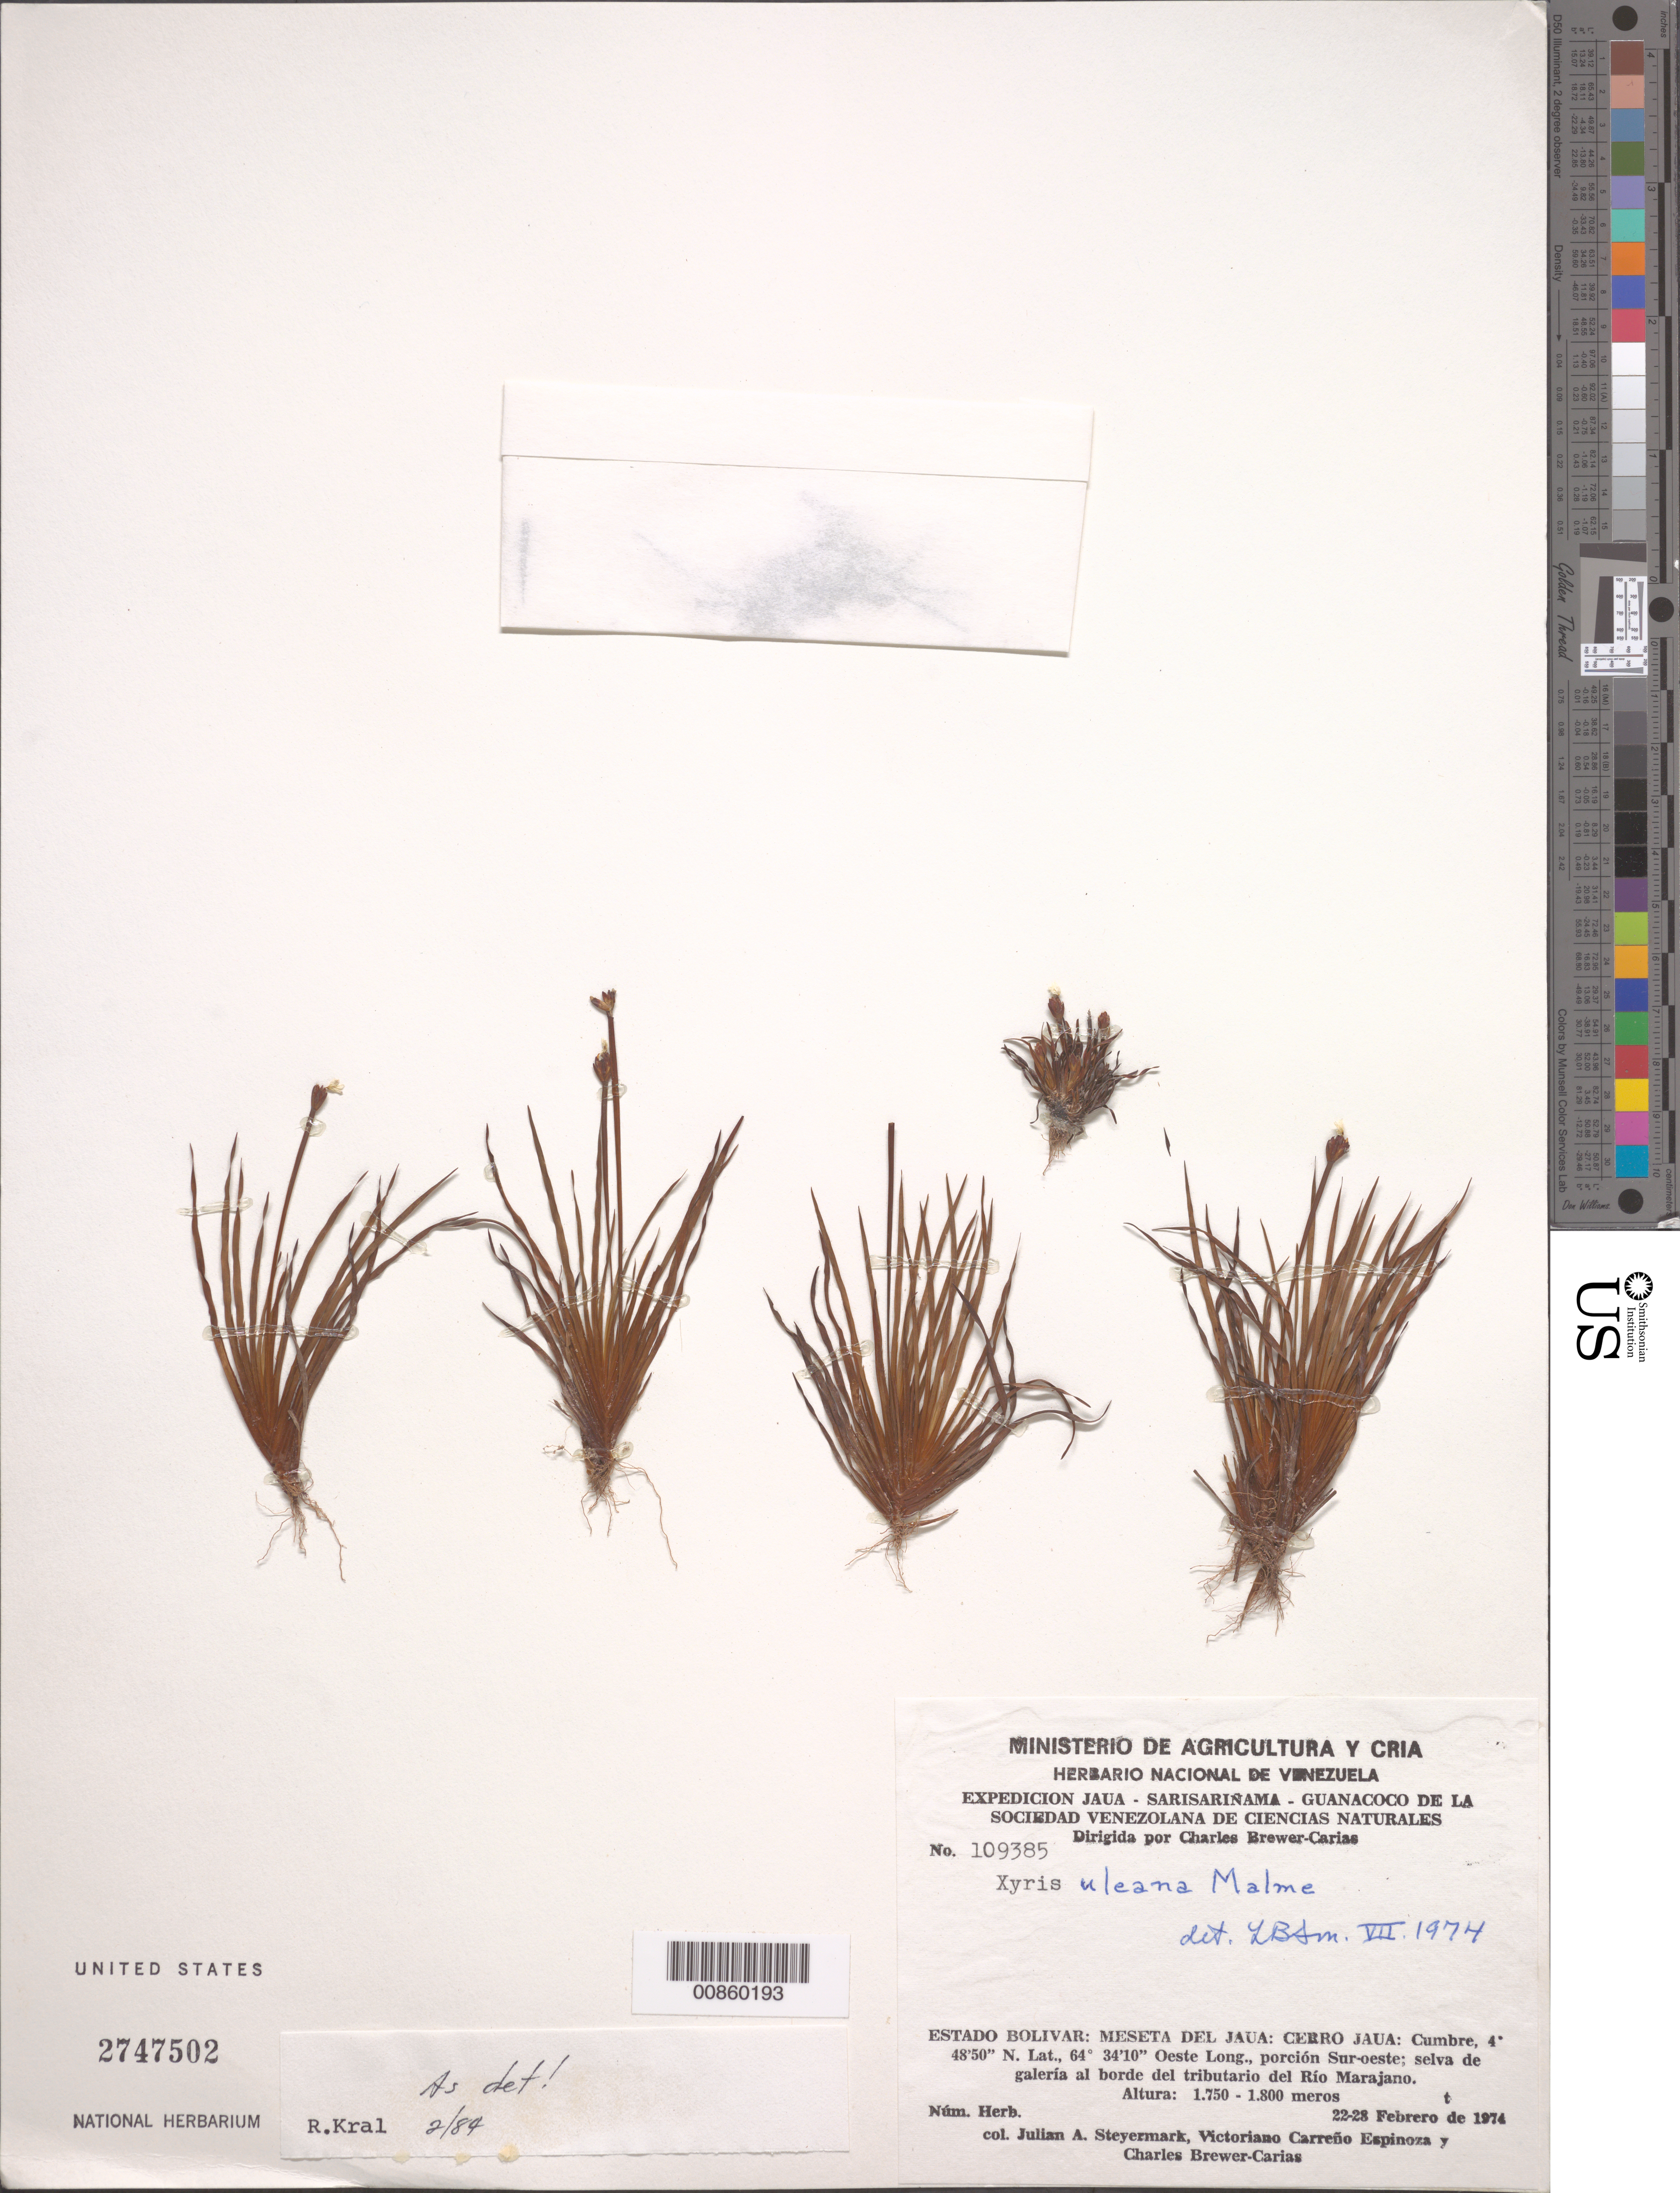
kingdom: Plantae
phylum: Tracheophyta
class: Liliopsida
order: Poales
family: Xyridaceae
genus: Xyris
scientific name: Xyris uleana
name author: Malme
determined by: Kral, Robert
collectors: J. Steyermark, V. Carreño E. & C. Brewer-Carias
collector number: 109385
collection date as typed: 22-Feb-74 to 28-Feb-74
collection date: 1974-02-22/1974-02-28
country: Venezuela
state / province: Bolívar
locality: Meseta del Jaua: Cerro Jaua, cumbre, porción SO; al borde del tributarío del Río Marajano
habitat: Selva de galería.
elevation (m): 1750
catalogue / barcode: US 2747502